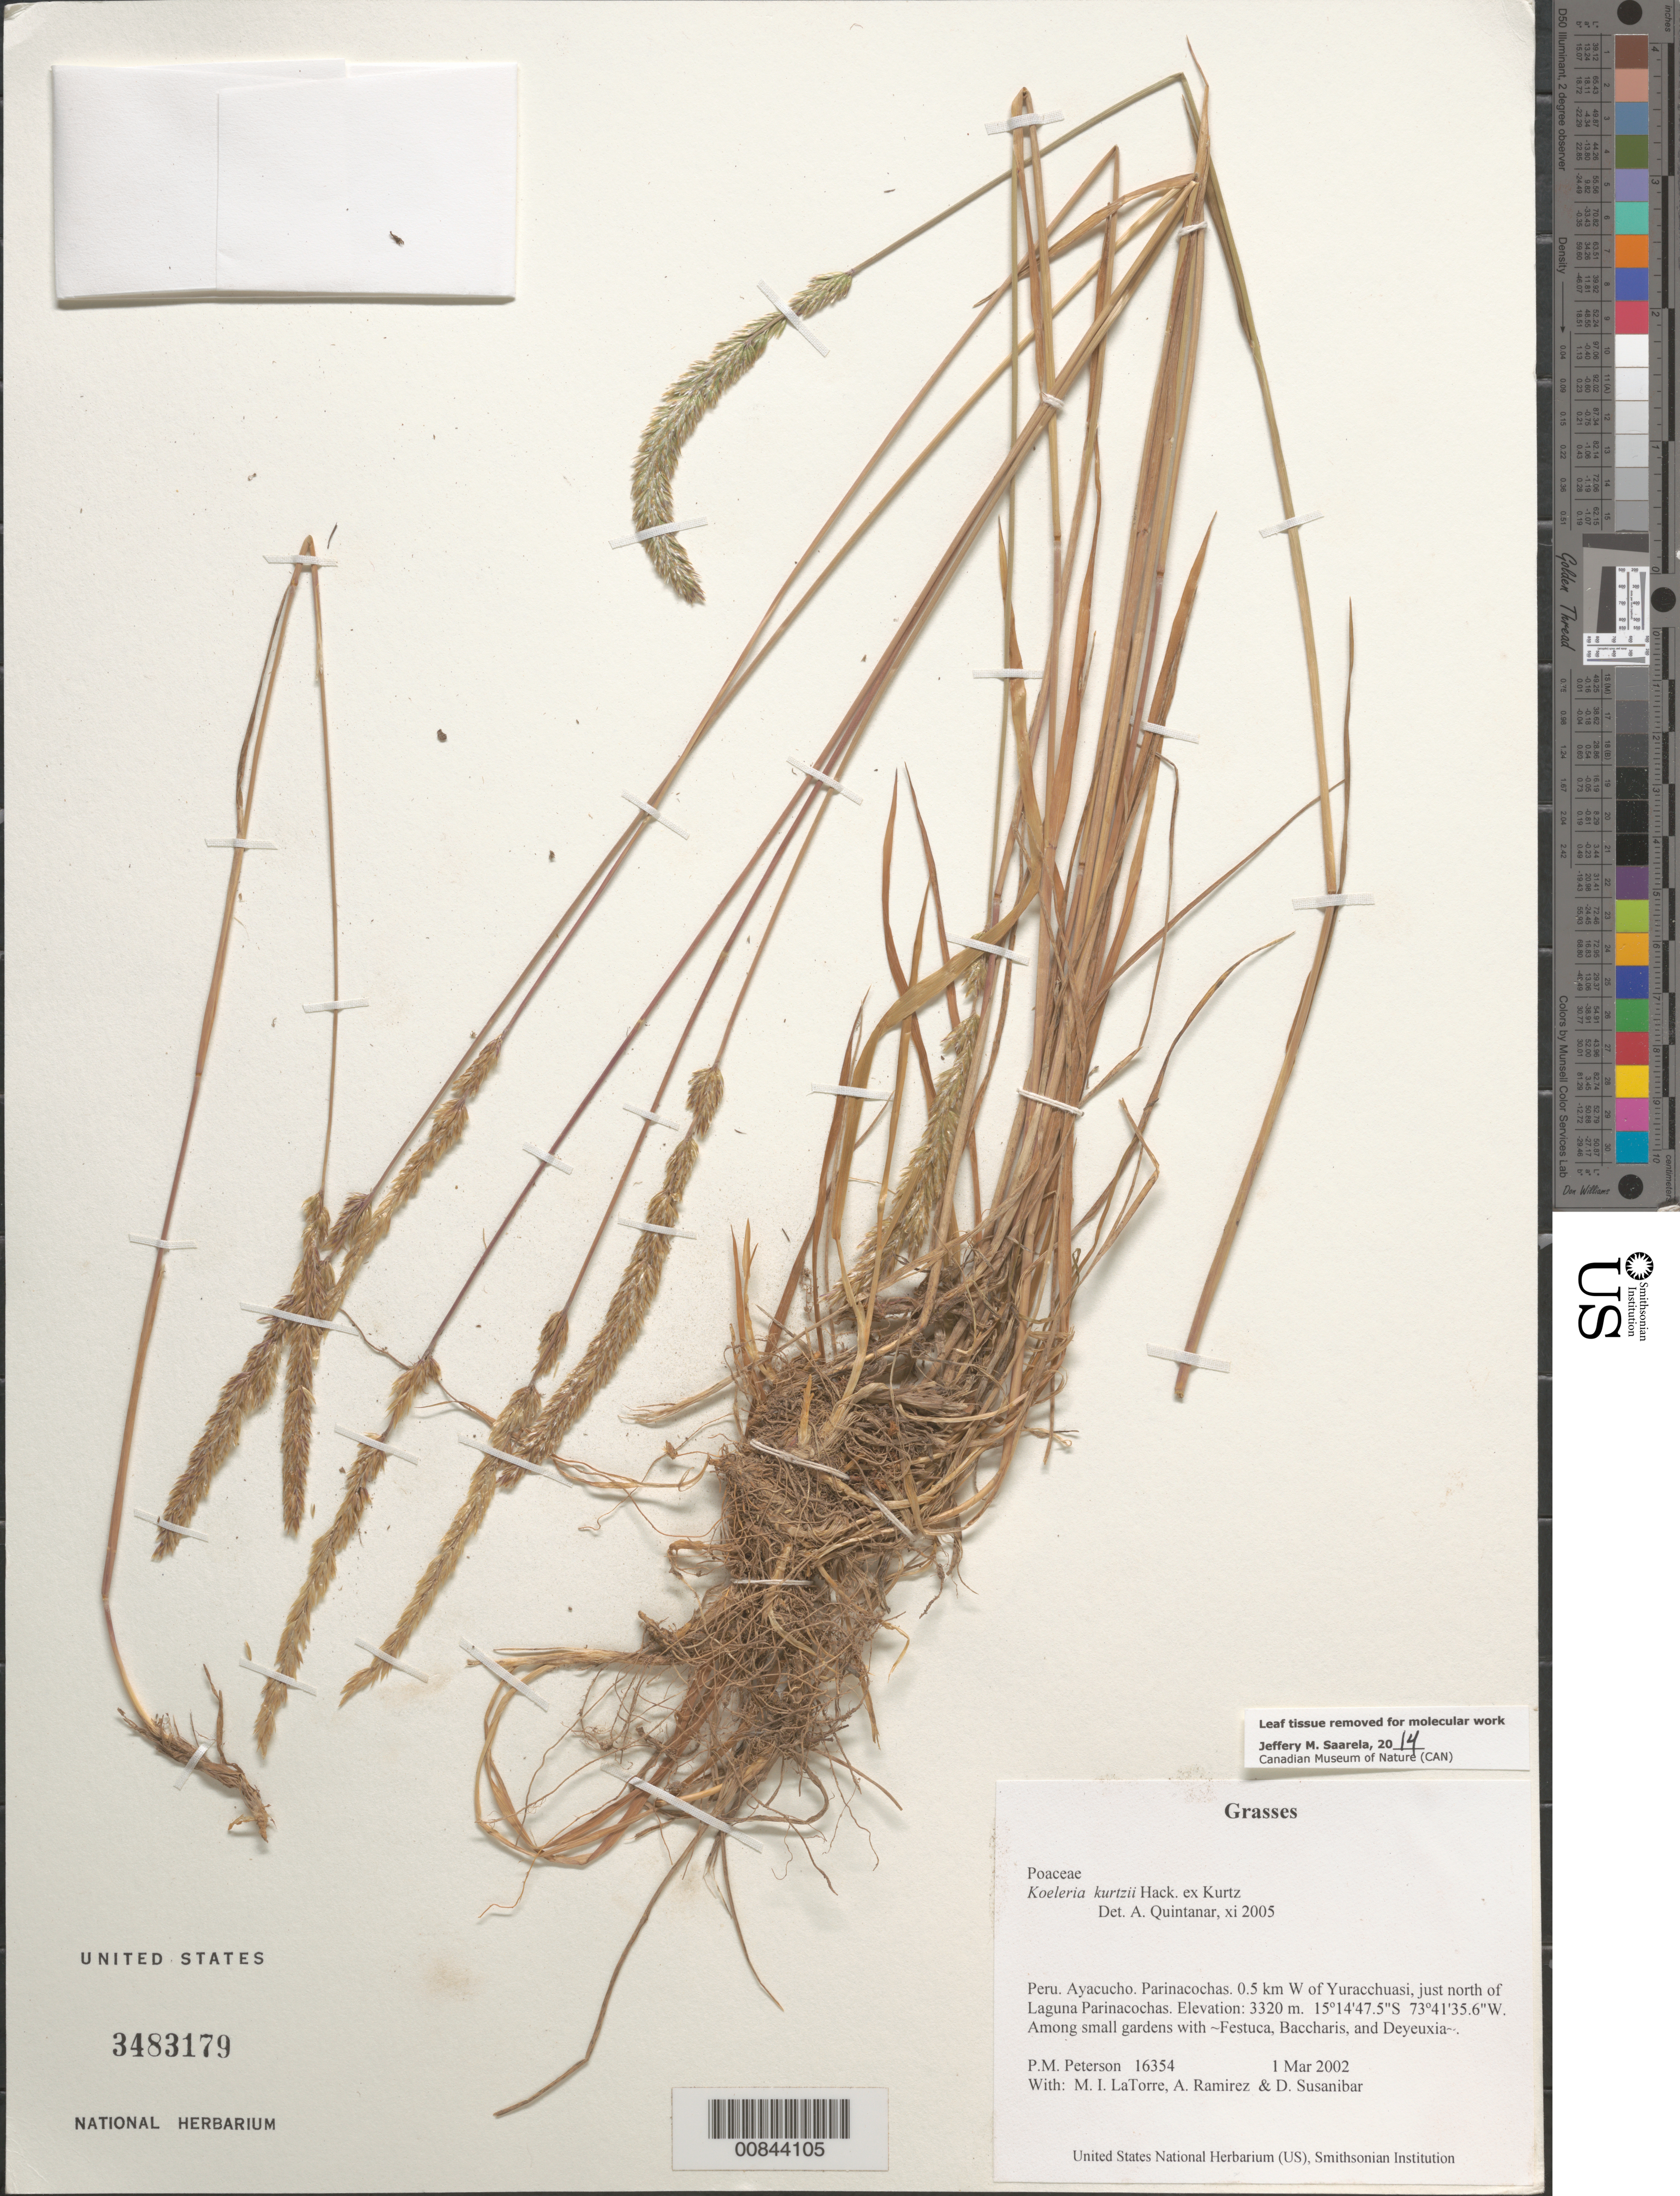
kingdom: Plantae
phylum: Tracheophyta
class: Liliopsida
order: Poales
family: Poaceae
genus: Koeleria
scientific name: Koeleria kurtzii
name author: Hack. ex Kurtz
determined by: Quintanar, A.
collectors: P. M. Peterson, M. I. La Torre, A. Ramírez & D. Susanibar Cruz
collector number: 16354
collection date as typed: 01 Mar 2002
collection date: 2002-03-01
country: Peru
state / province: Ayacucho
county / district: Parinacochas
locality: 0.5 km W of Yuracchuasi, just north of Laguna Parinacochas.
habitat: Among small gardens with ~Festuca, Baccharis, and Deyeuxia~.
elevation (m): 3320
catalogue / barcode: US 3483179